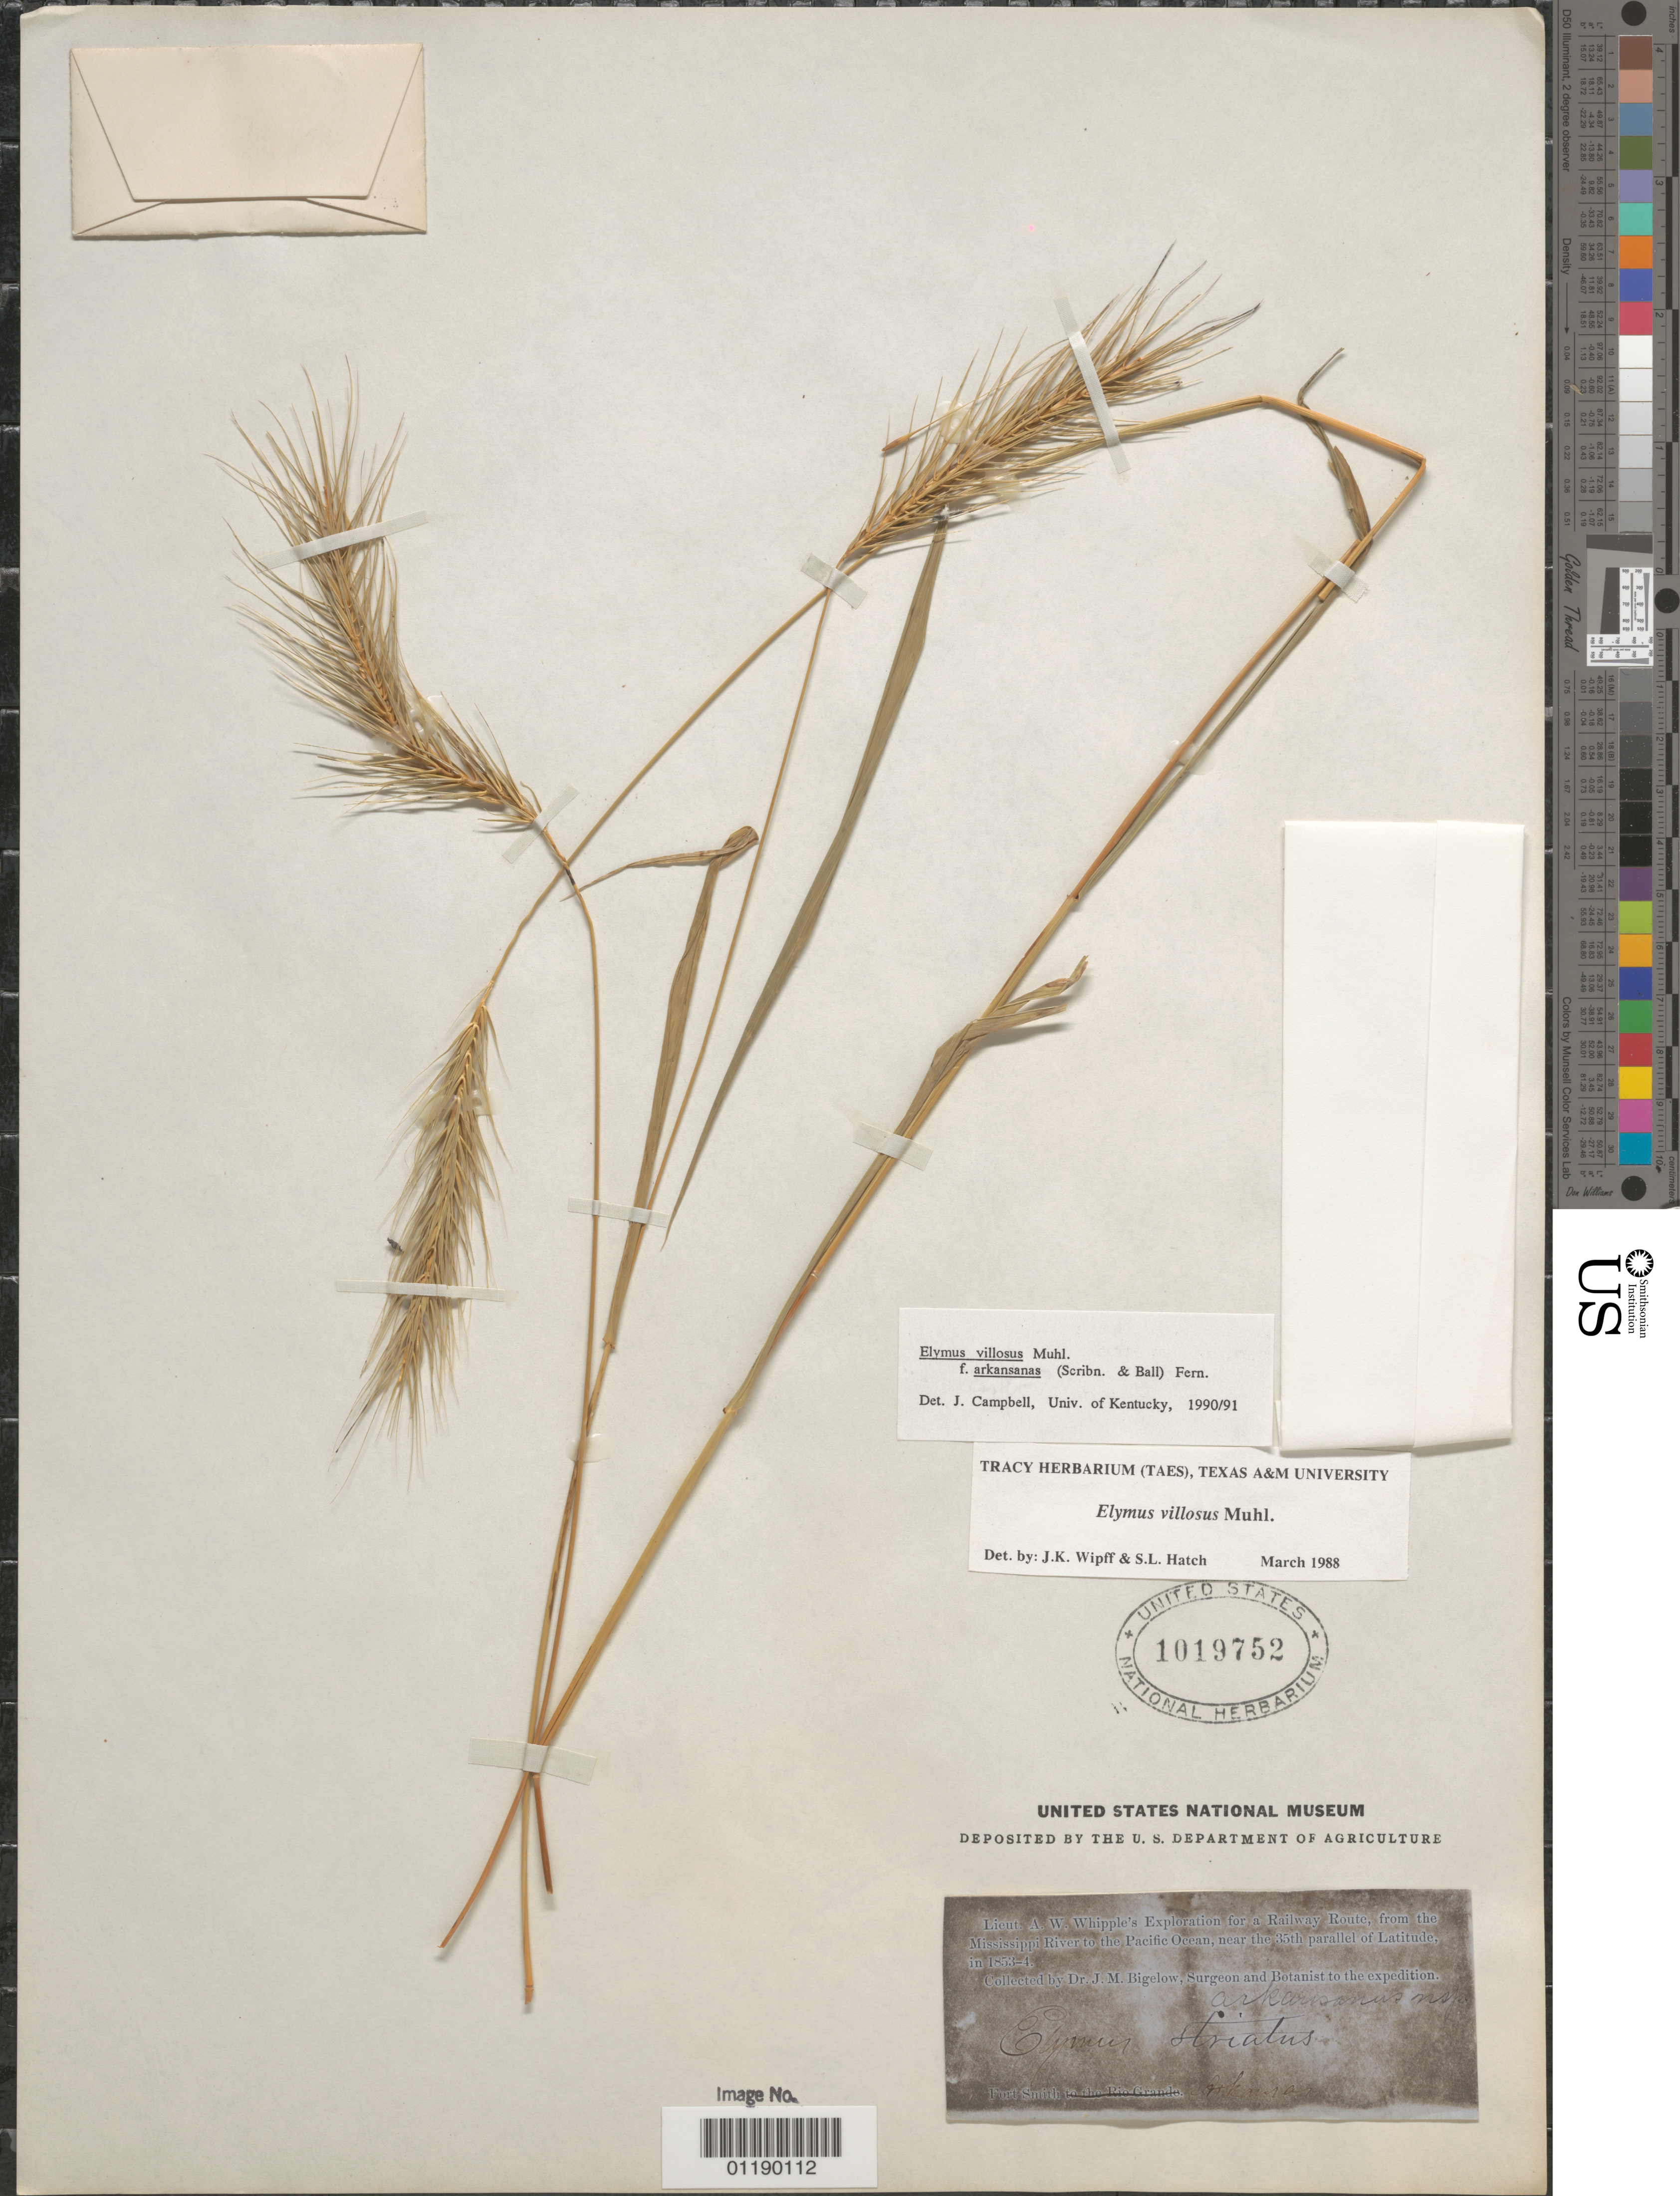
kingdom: Plantae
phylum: Tracheophyta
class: Liliopsida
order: Poales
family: Poaceae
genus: Elymus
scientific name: Elymus villosus var. villosus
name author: Muhl.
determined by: Wipff, J. K.; Hatch, S. L.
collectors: J. M. Bigelow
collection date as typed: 1853 to -- --- 1854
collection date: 1853/1854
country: United States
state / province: Arkansas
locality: Fort Smith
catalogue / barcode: US 1019752